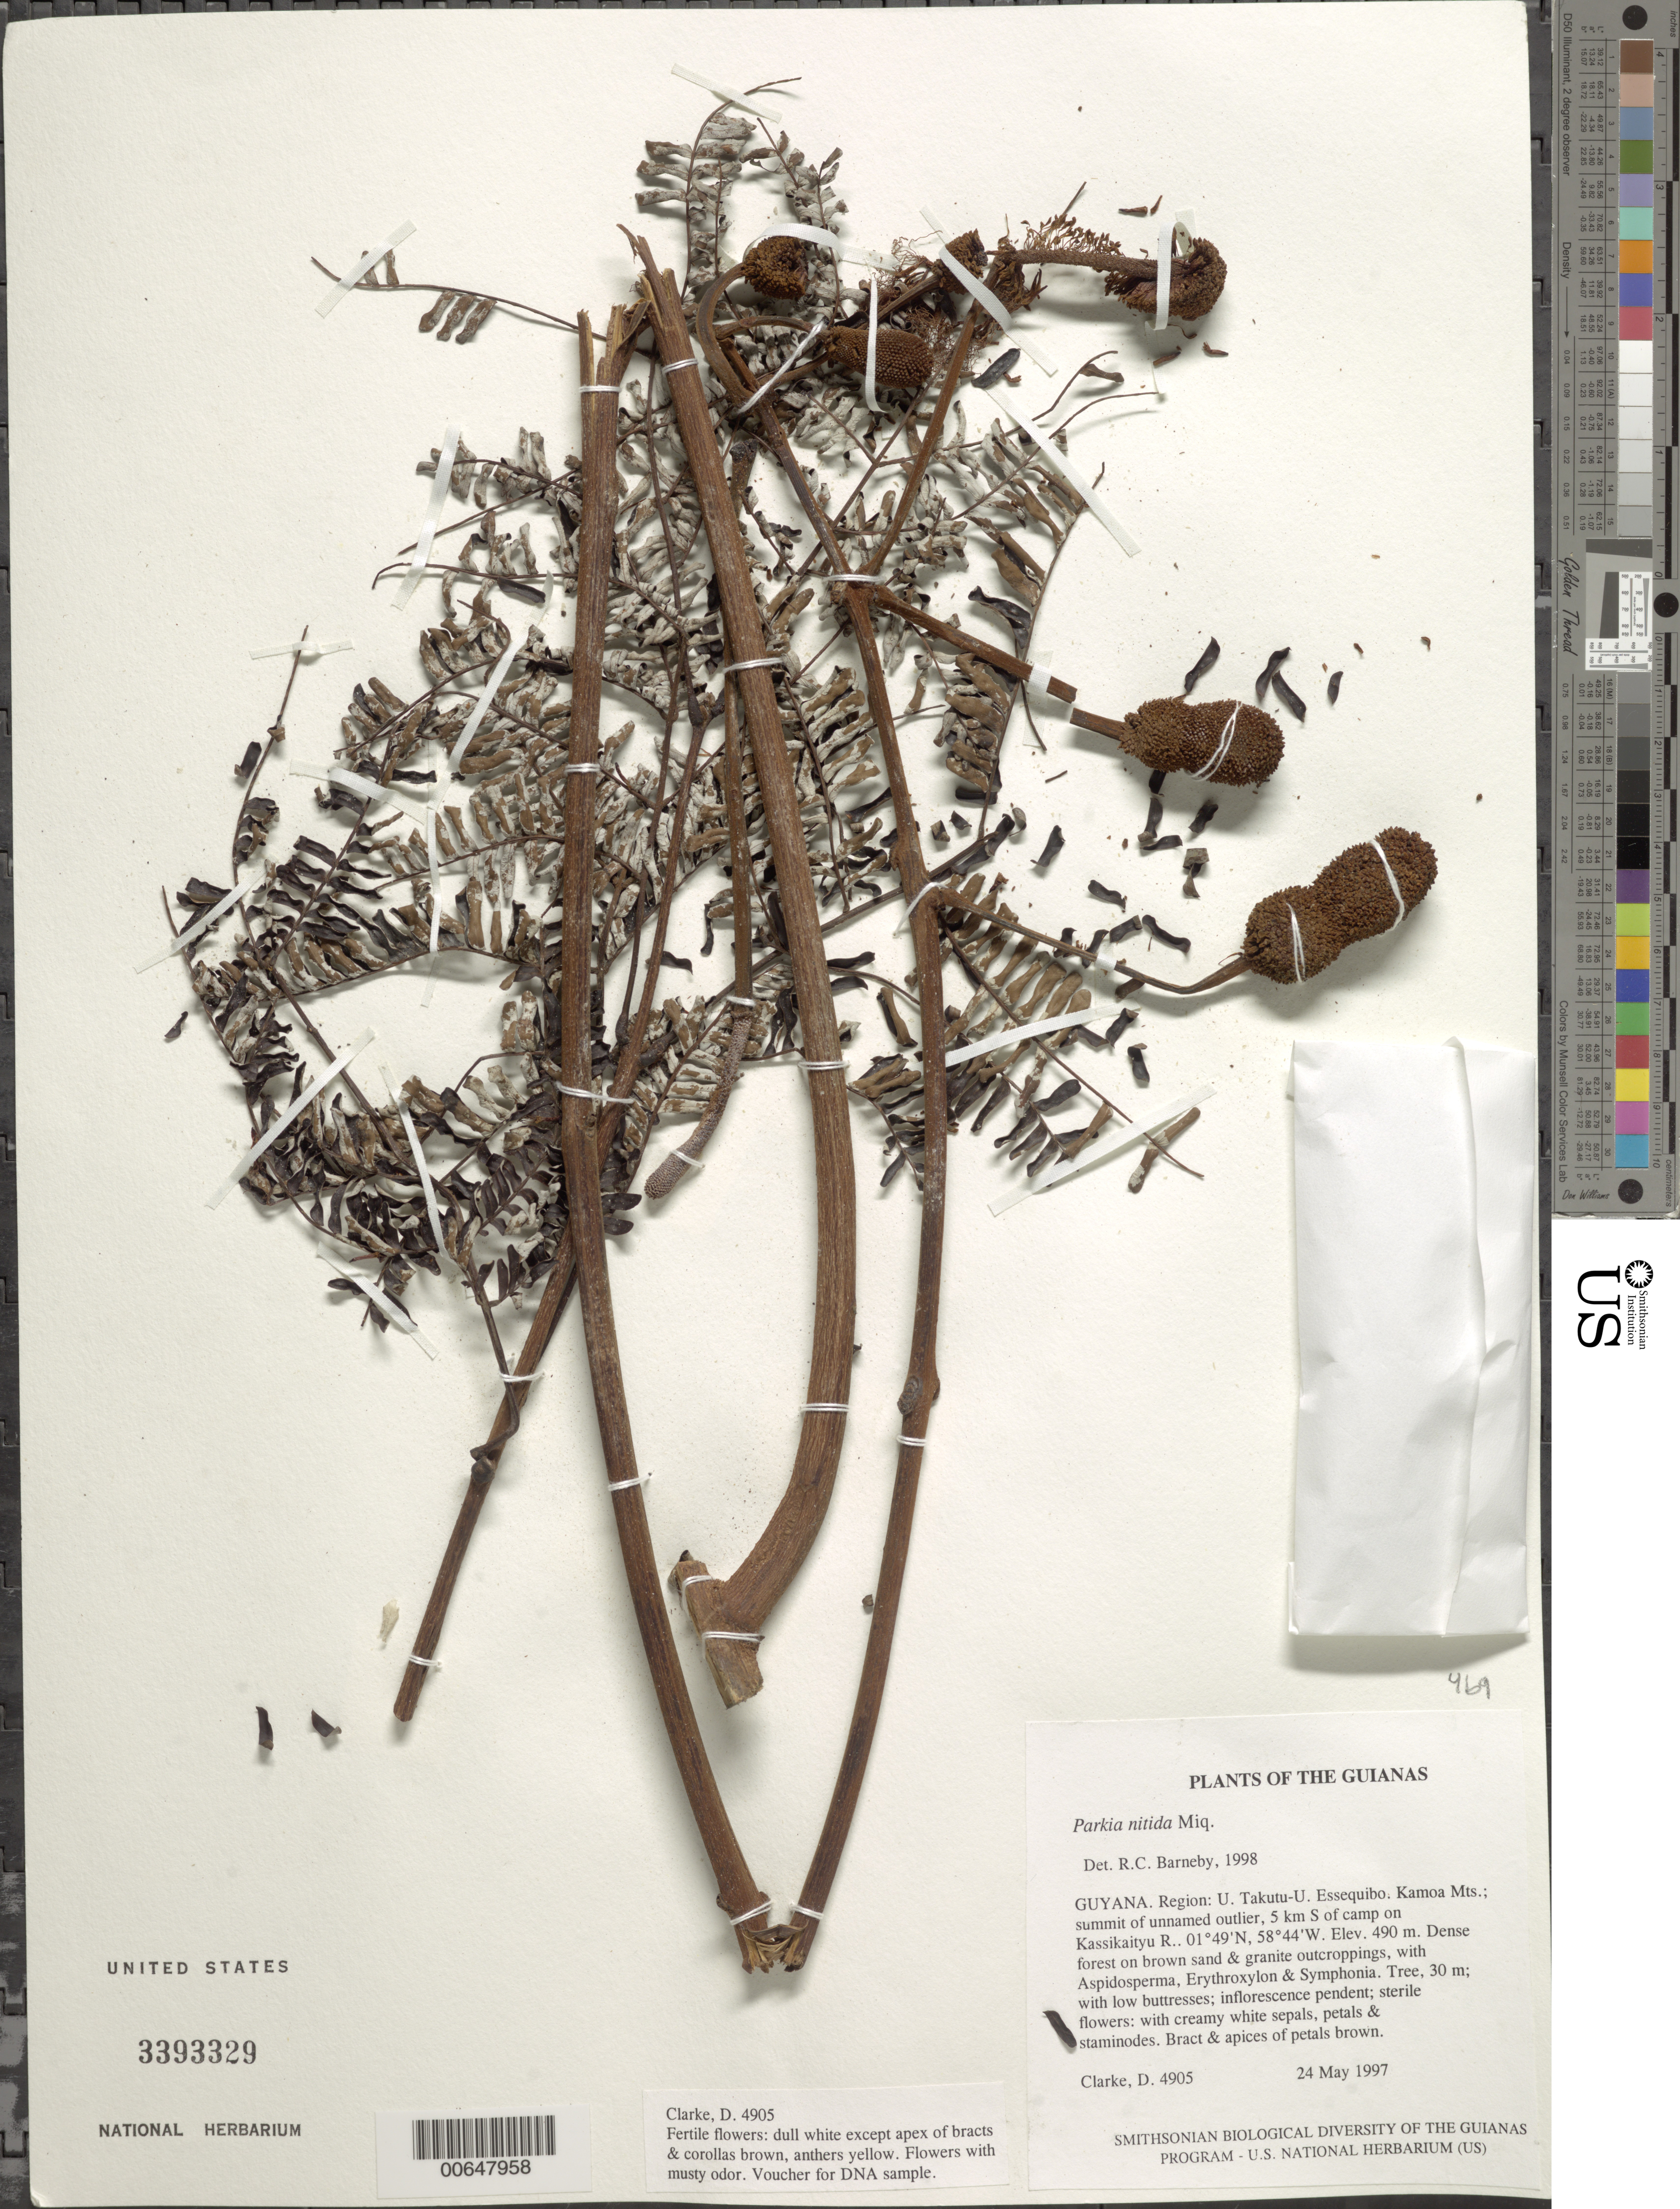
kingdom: Plantae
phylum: Tracheophyta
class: Magnoliopsida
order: Fabales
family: Fabaceae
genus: Parkia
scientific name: Parkia nitida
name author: Miq.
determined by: Barneby, Rupert C., (NY)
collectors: H. D. Clarke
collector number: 4905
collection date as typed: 24 May 1997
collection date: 1997-05-24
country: Guyana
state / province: U. Takutu-U. Essequibo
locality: Kamoa Mts.; summit of unnamed outlier, 5 km S of camp on Kassikaityu R.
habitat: Dense forest on brown sand & granite outcroppings, with Aspidosperma, Erythroxylum & Symphonia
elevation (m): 490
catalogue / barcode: US 3393329